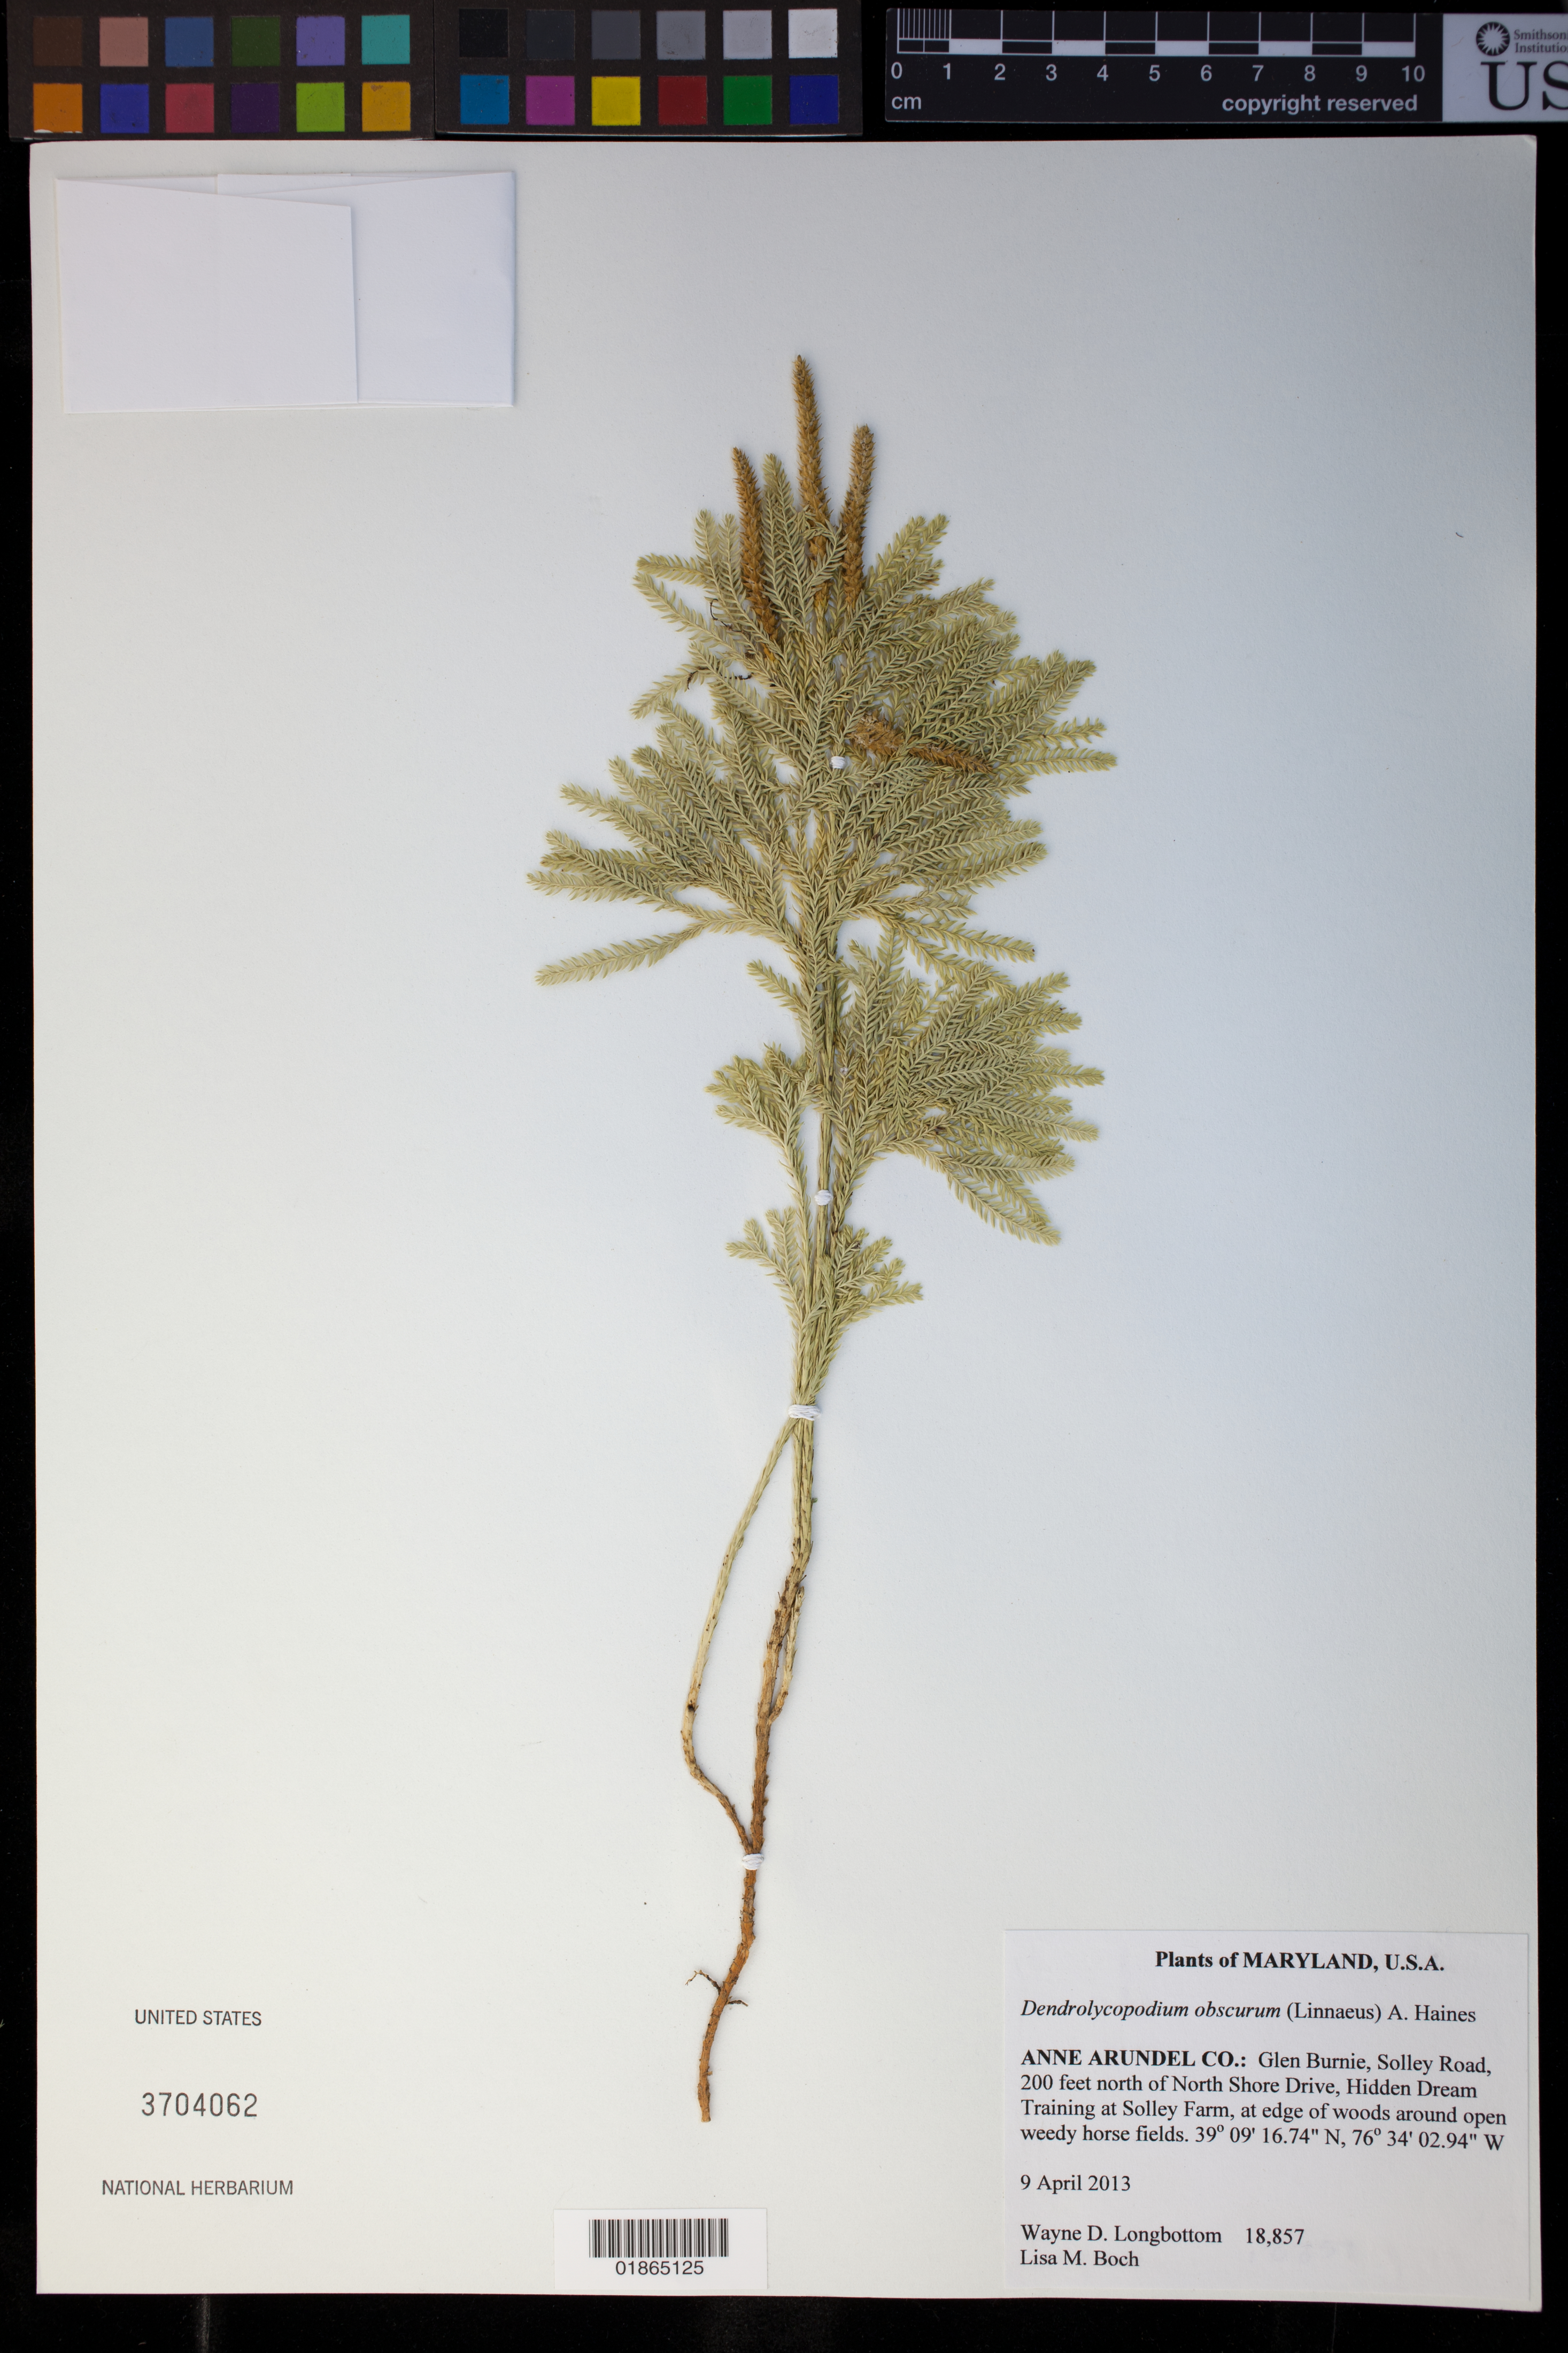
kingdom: Plantae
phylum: Tracheophyta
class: Lycopodiopsida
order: Lycopodiales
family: Lycopodiaceae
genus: Lycopodium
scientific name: Lycopodium sp.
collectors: W. D. Longbottom & L.M. Boch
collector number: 18857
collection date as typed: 9 April 2013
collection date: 2013-04-09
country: United States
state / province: Maryland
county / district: Anne Arundel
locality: Glen Burnie, Solley Road, 200 feet north of North Shore Drive, Hidden Dream Training at Solley Farm, at edge of woods around open weedy horse fields.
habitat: at edge of woods around open weedy horse fields.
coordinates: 39 09 16.74 N, 76 34 02.94 W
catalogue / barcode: US 3704062